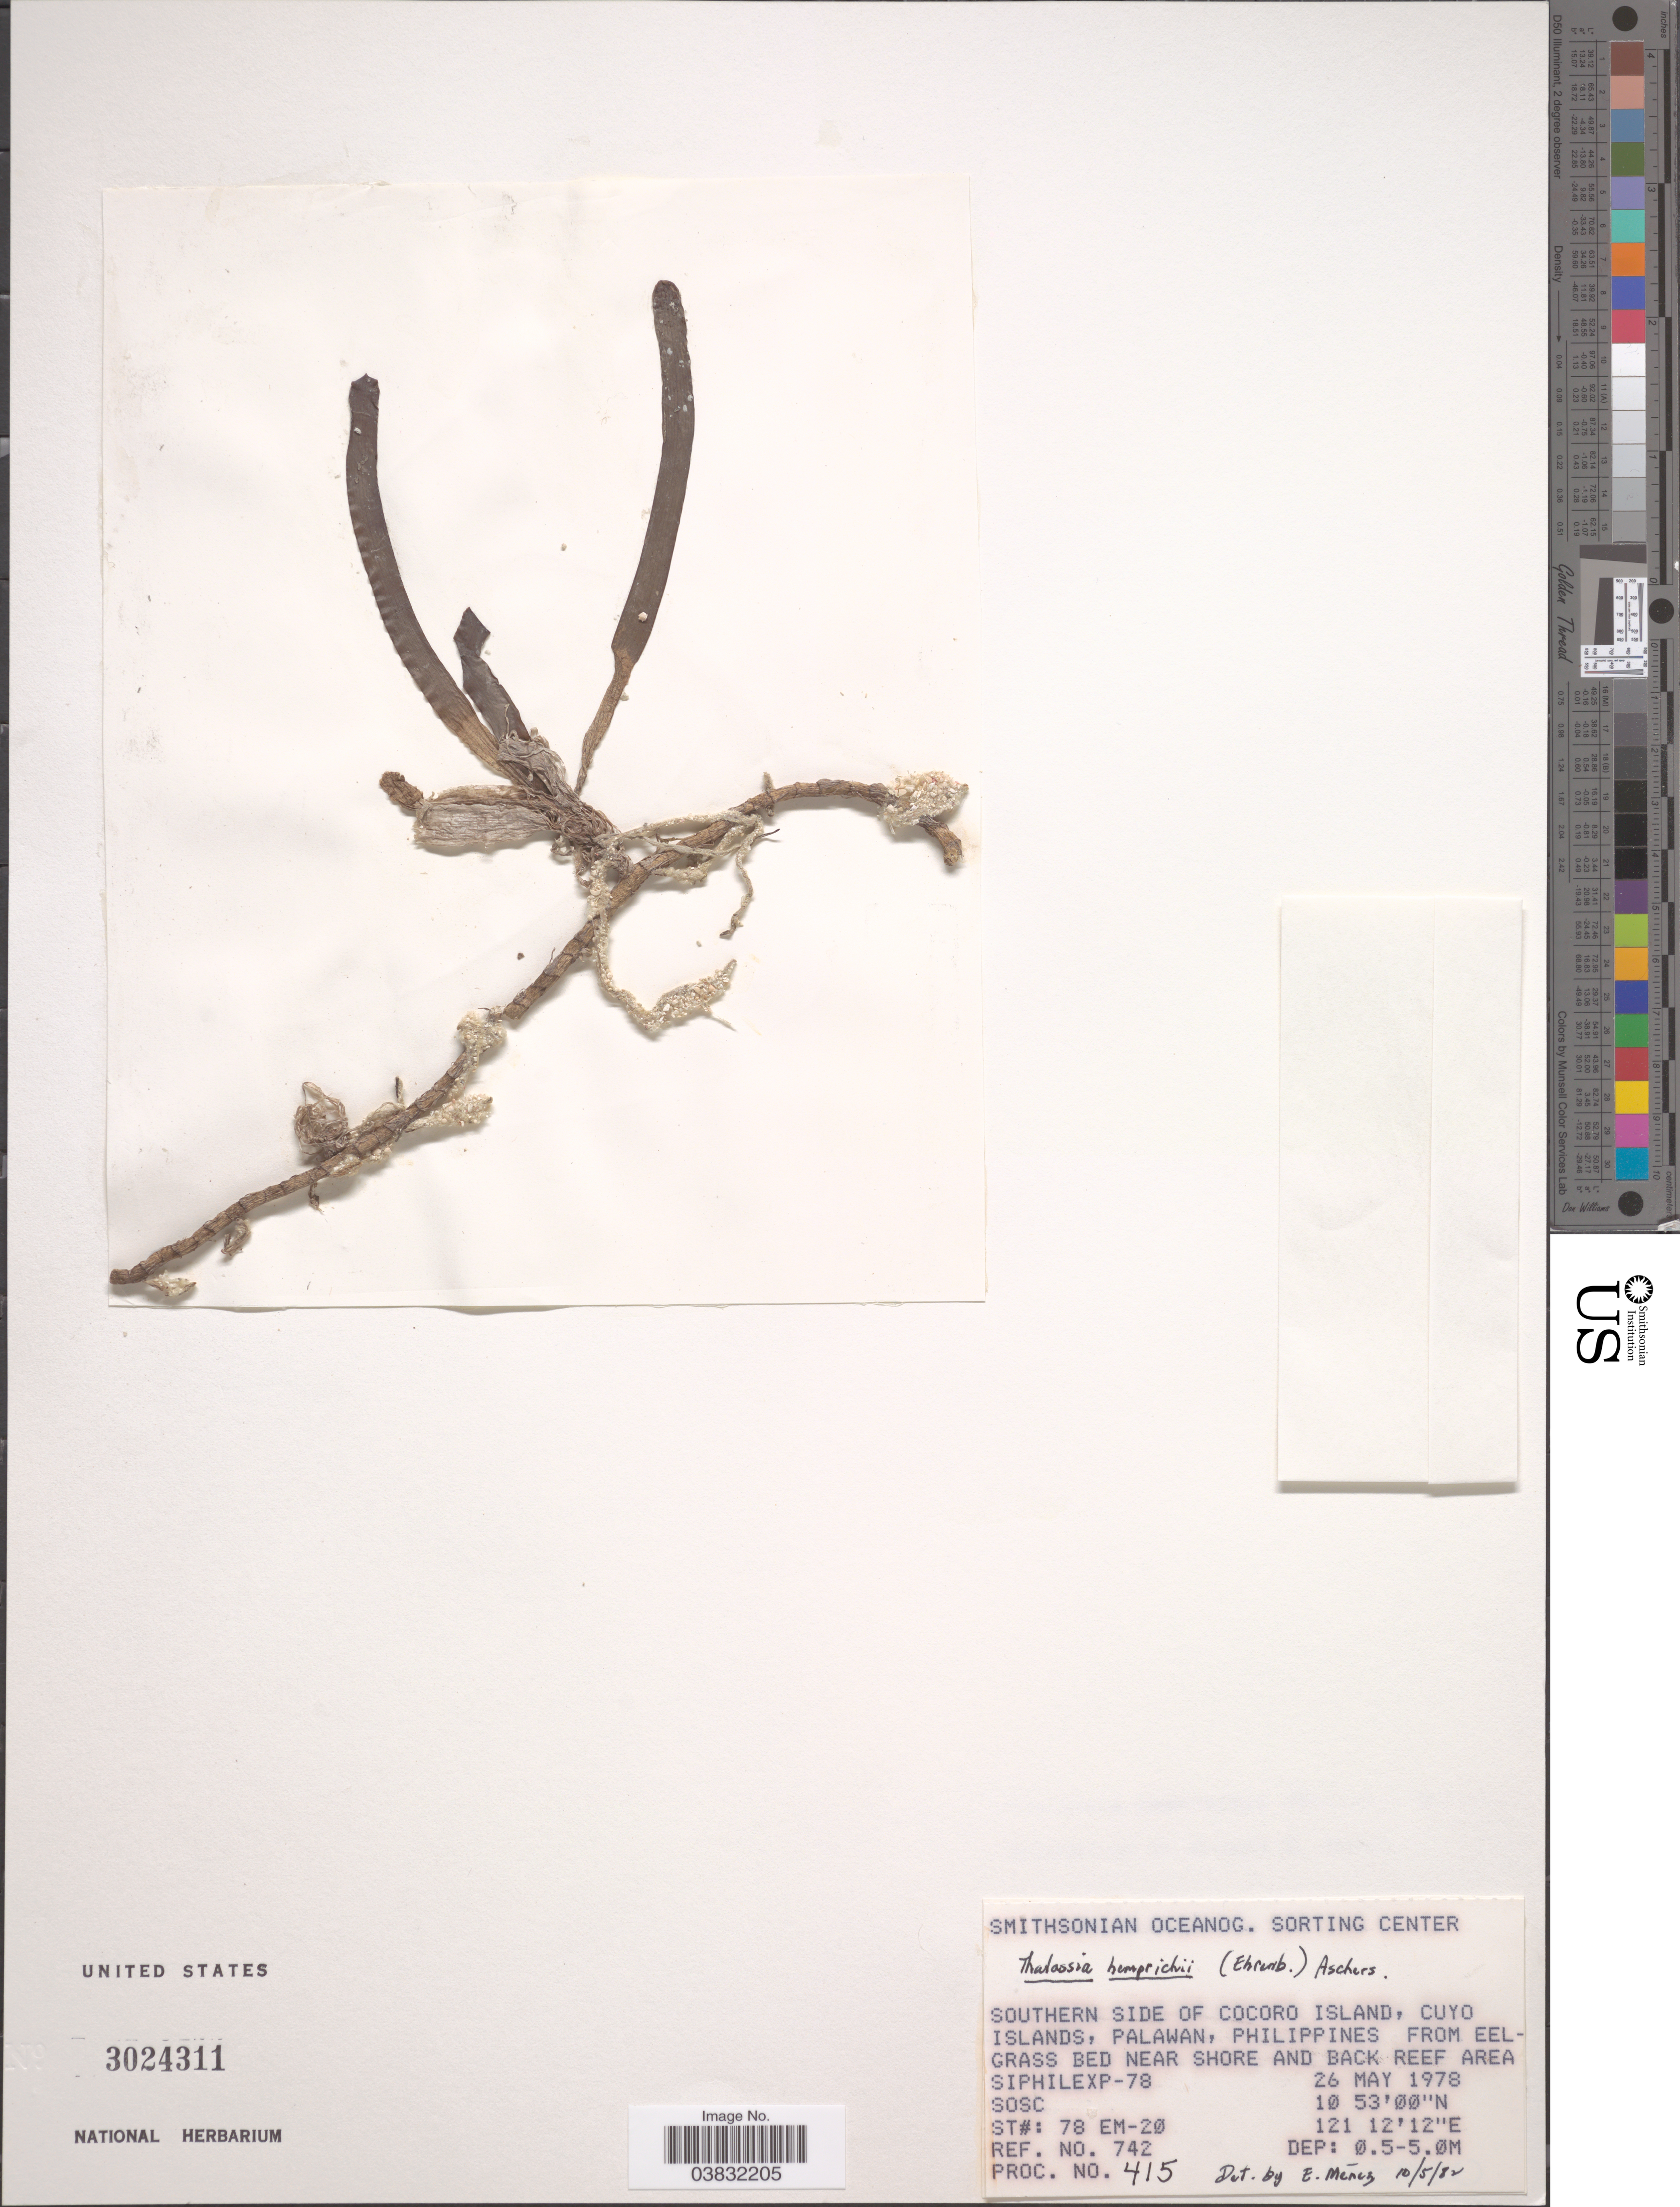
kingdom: Plantae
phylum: Tracheophyta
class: Liliopsida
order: Alismatales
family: Hydrocharitaceae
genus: Thalassia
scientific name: Thalassia hemprichii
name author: Asch.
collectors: SOSC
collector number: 742/415 ?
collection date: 1978-05-26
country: Philippines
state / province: Mimaropa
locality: Southern side of Cocoro Island, Cuyo Islands, Palawan.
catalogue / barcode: US 3024311